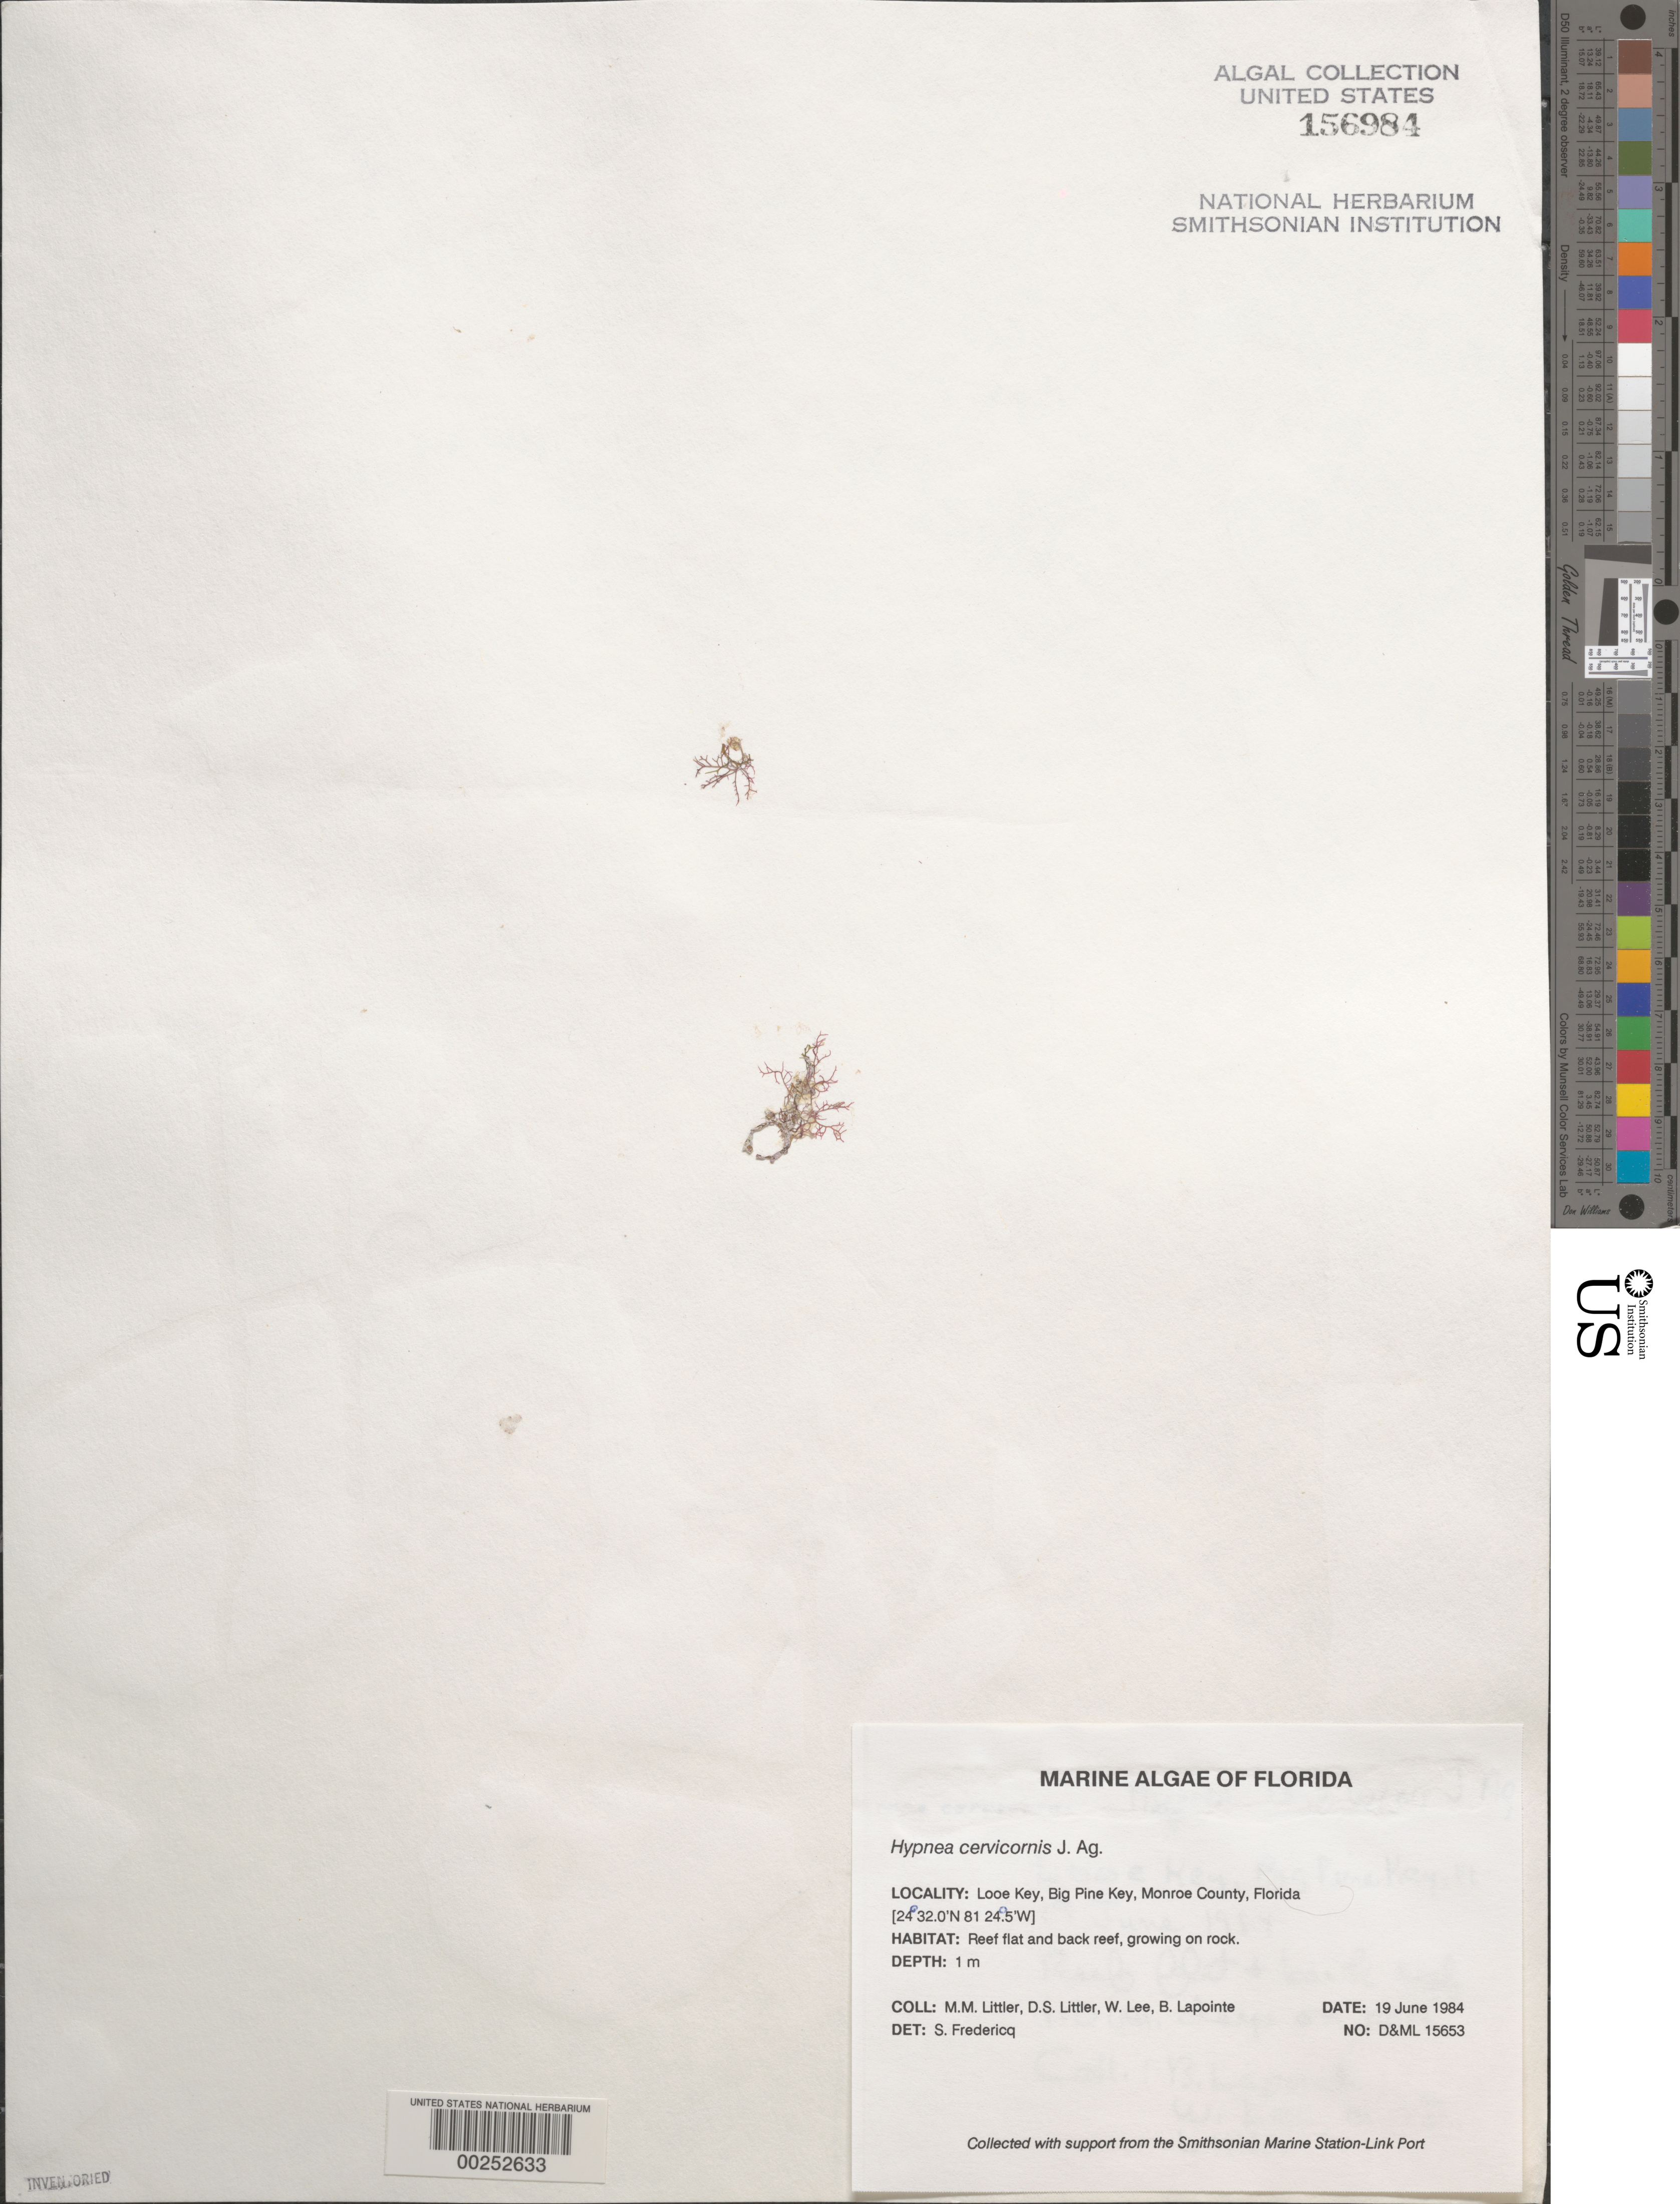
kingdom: Plantae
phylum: Rhodophyta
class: Florideophyceae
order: Gigartinales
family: Cystocloniaceae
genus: Hypnea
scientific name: Hypnea cervicornis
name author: J. Agardh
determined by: Fredericq, S.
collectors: M. M. Littler, D. S. Littler, W. Lee & B. Lapointe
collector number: D&ML 15653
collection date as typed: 19 Jun 1984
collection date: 1984-06-19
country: United States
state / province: Florida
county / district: Monroe County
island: Looe Key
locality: Near Big Pine Key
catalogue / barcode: US 156984